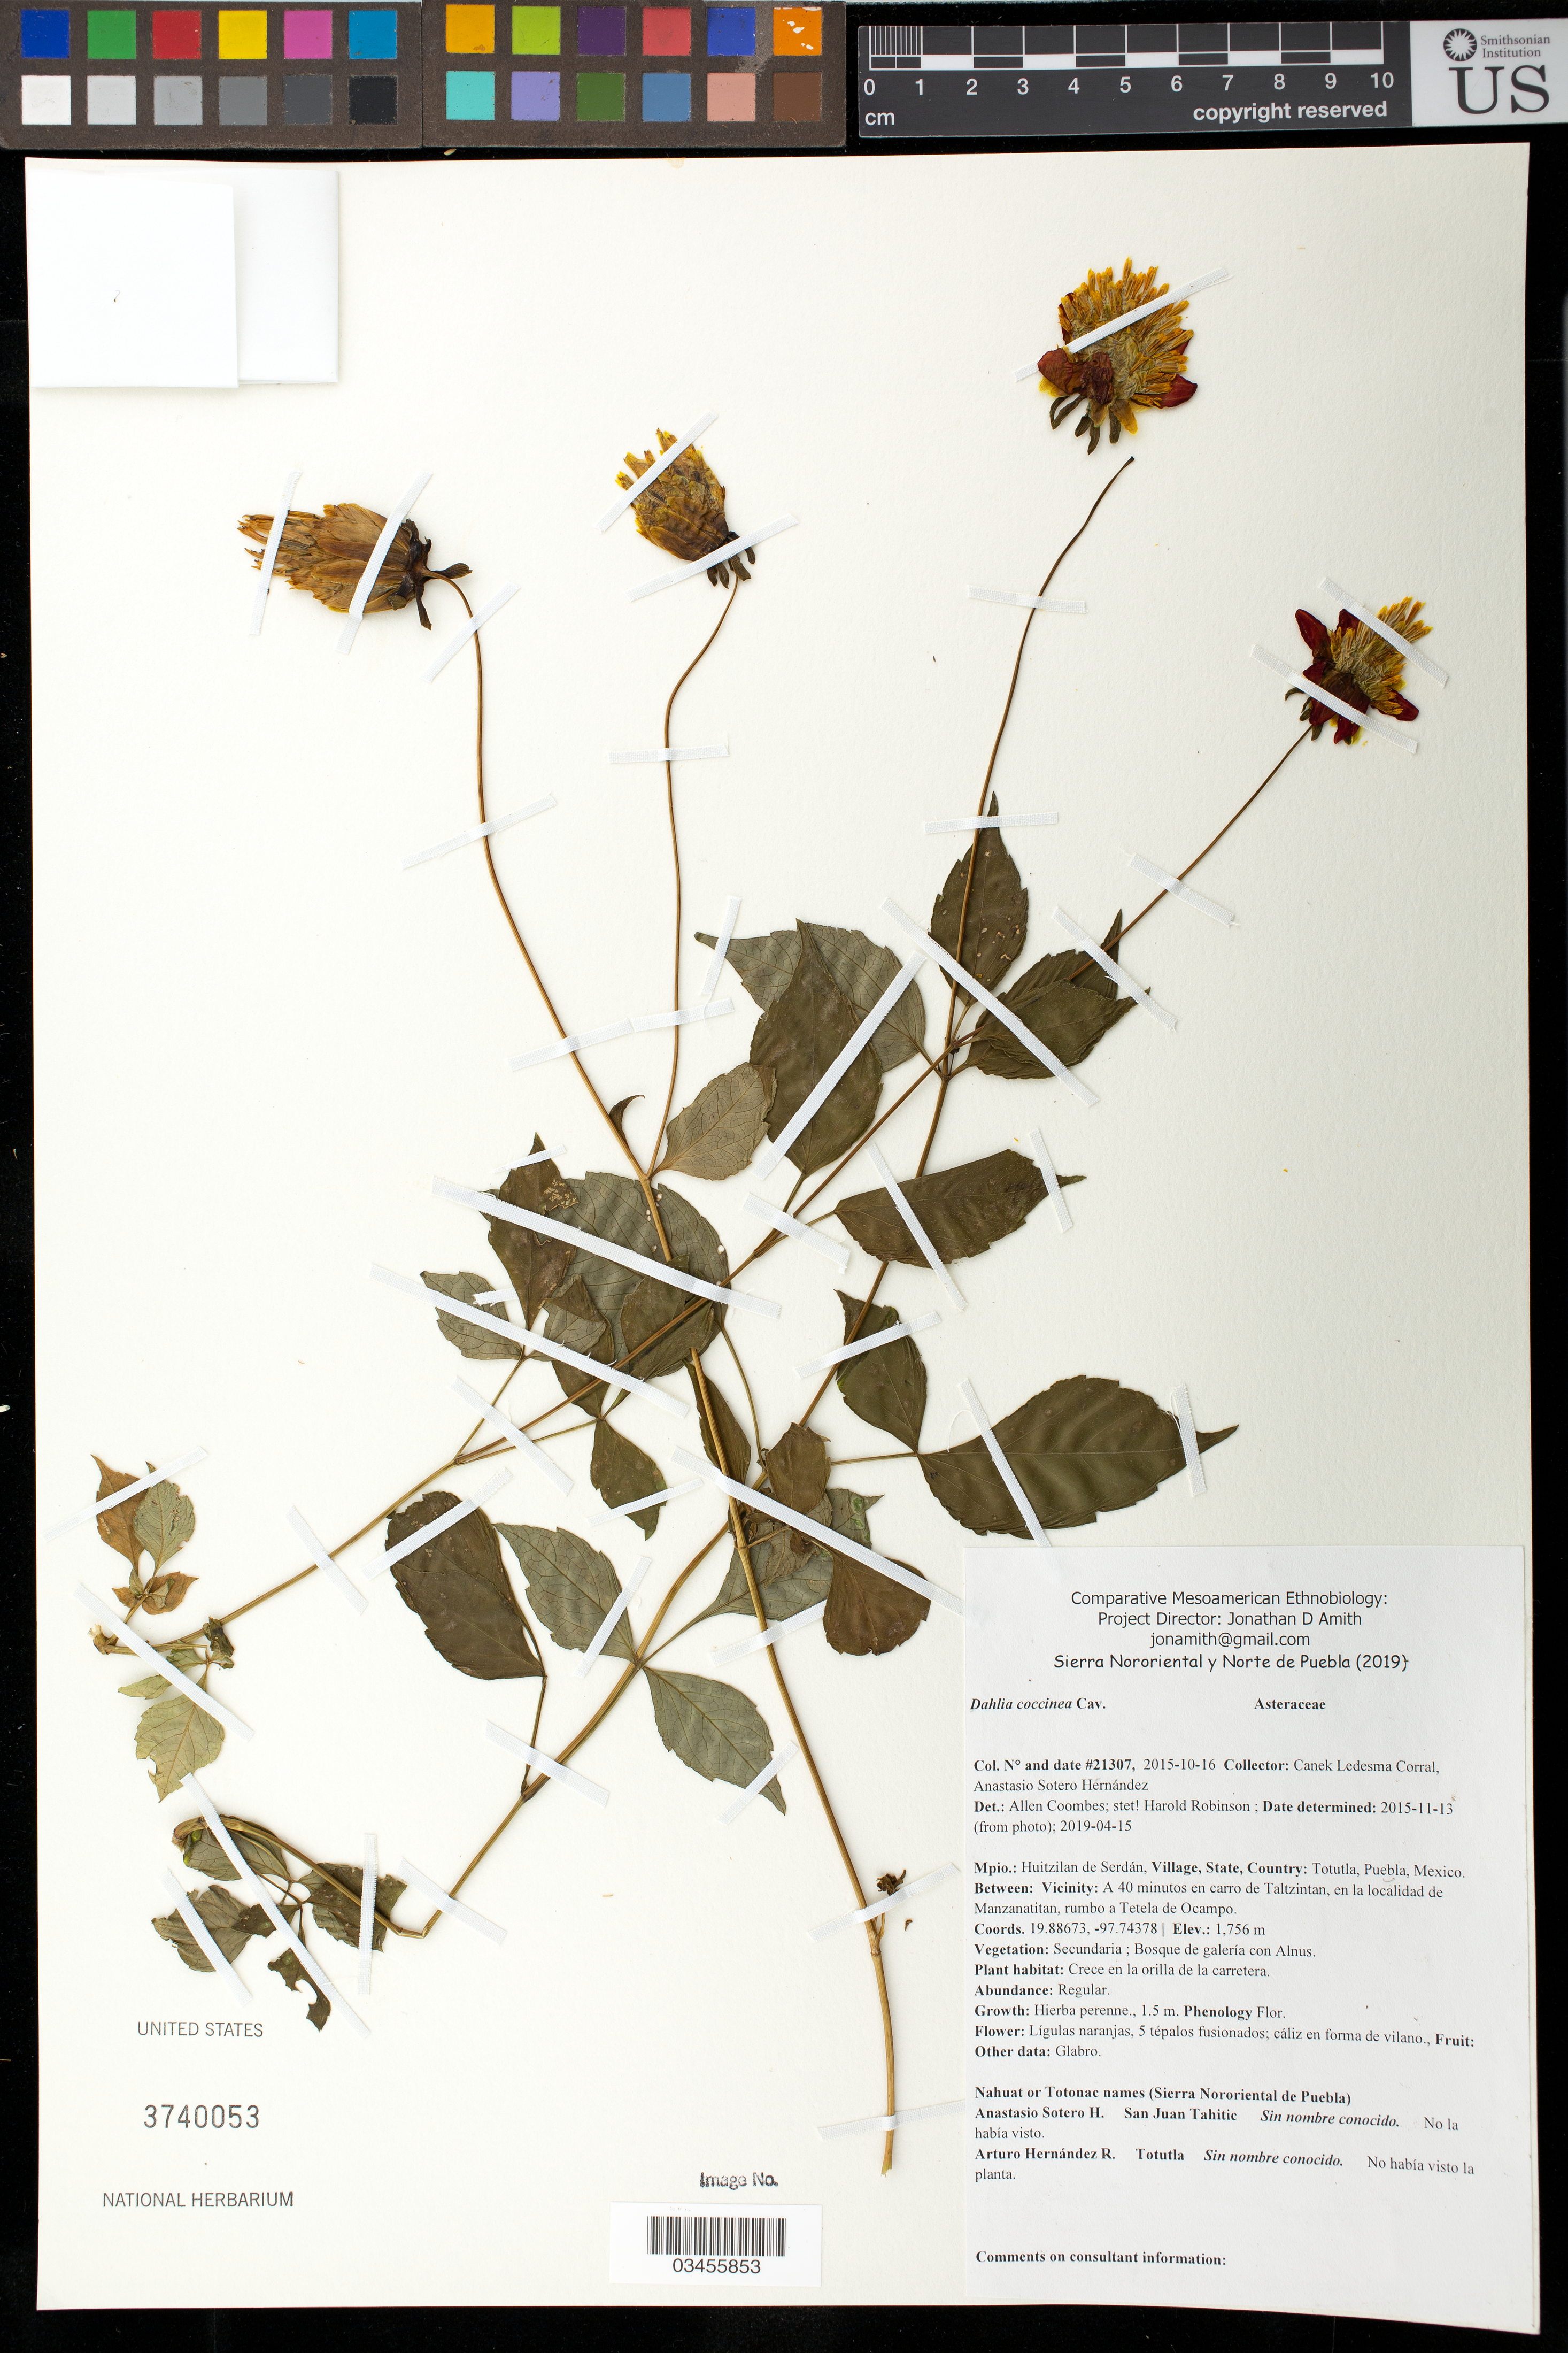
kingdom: Plantae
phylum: Tracheophyta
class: Magnoliopsida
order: Asterales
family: Asteraceae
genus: Dahlia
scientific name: Dahlia coccinea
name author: Cav.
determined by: Robinson, Harold E., (US)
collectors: Canek Ledesma C. & A. Sotero H.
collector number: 21307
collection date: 2015-10-16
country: México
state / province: Puebla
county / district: Huitzilan de Serdán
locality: PUEBLO: Totutla; LOCALIDAD EXACTA: A 40 minutos en carro de Taltzintan, en la localidad de Manzanatitan, rumbo a Tetela de Ocampo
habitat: Bosque de galería con Alnus | Crece en la orilla de la carretera.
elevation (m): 1648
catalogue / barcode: US 3740053